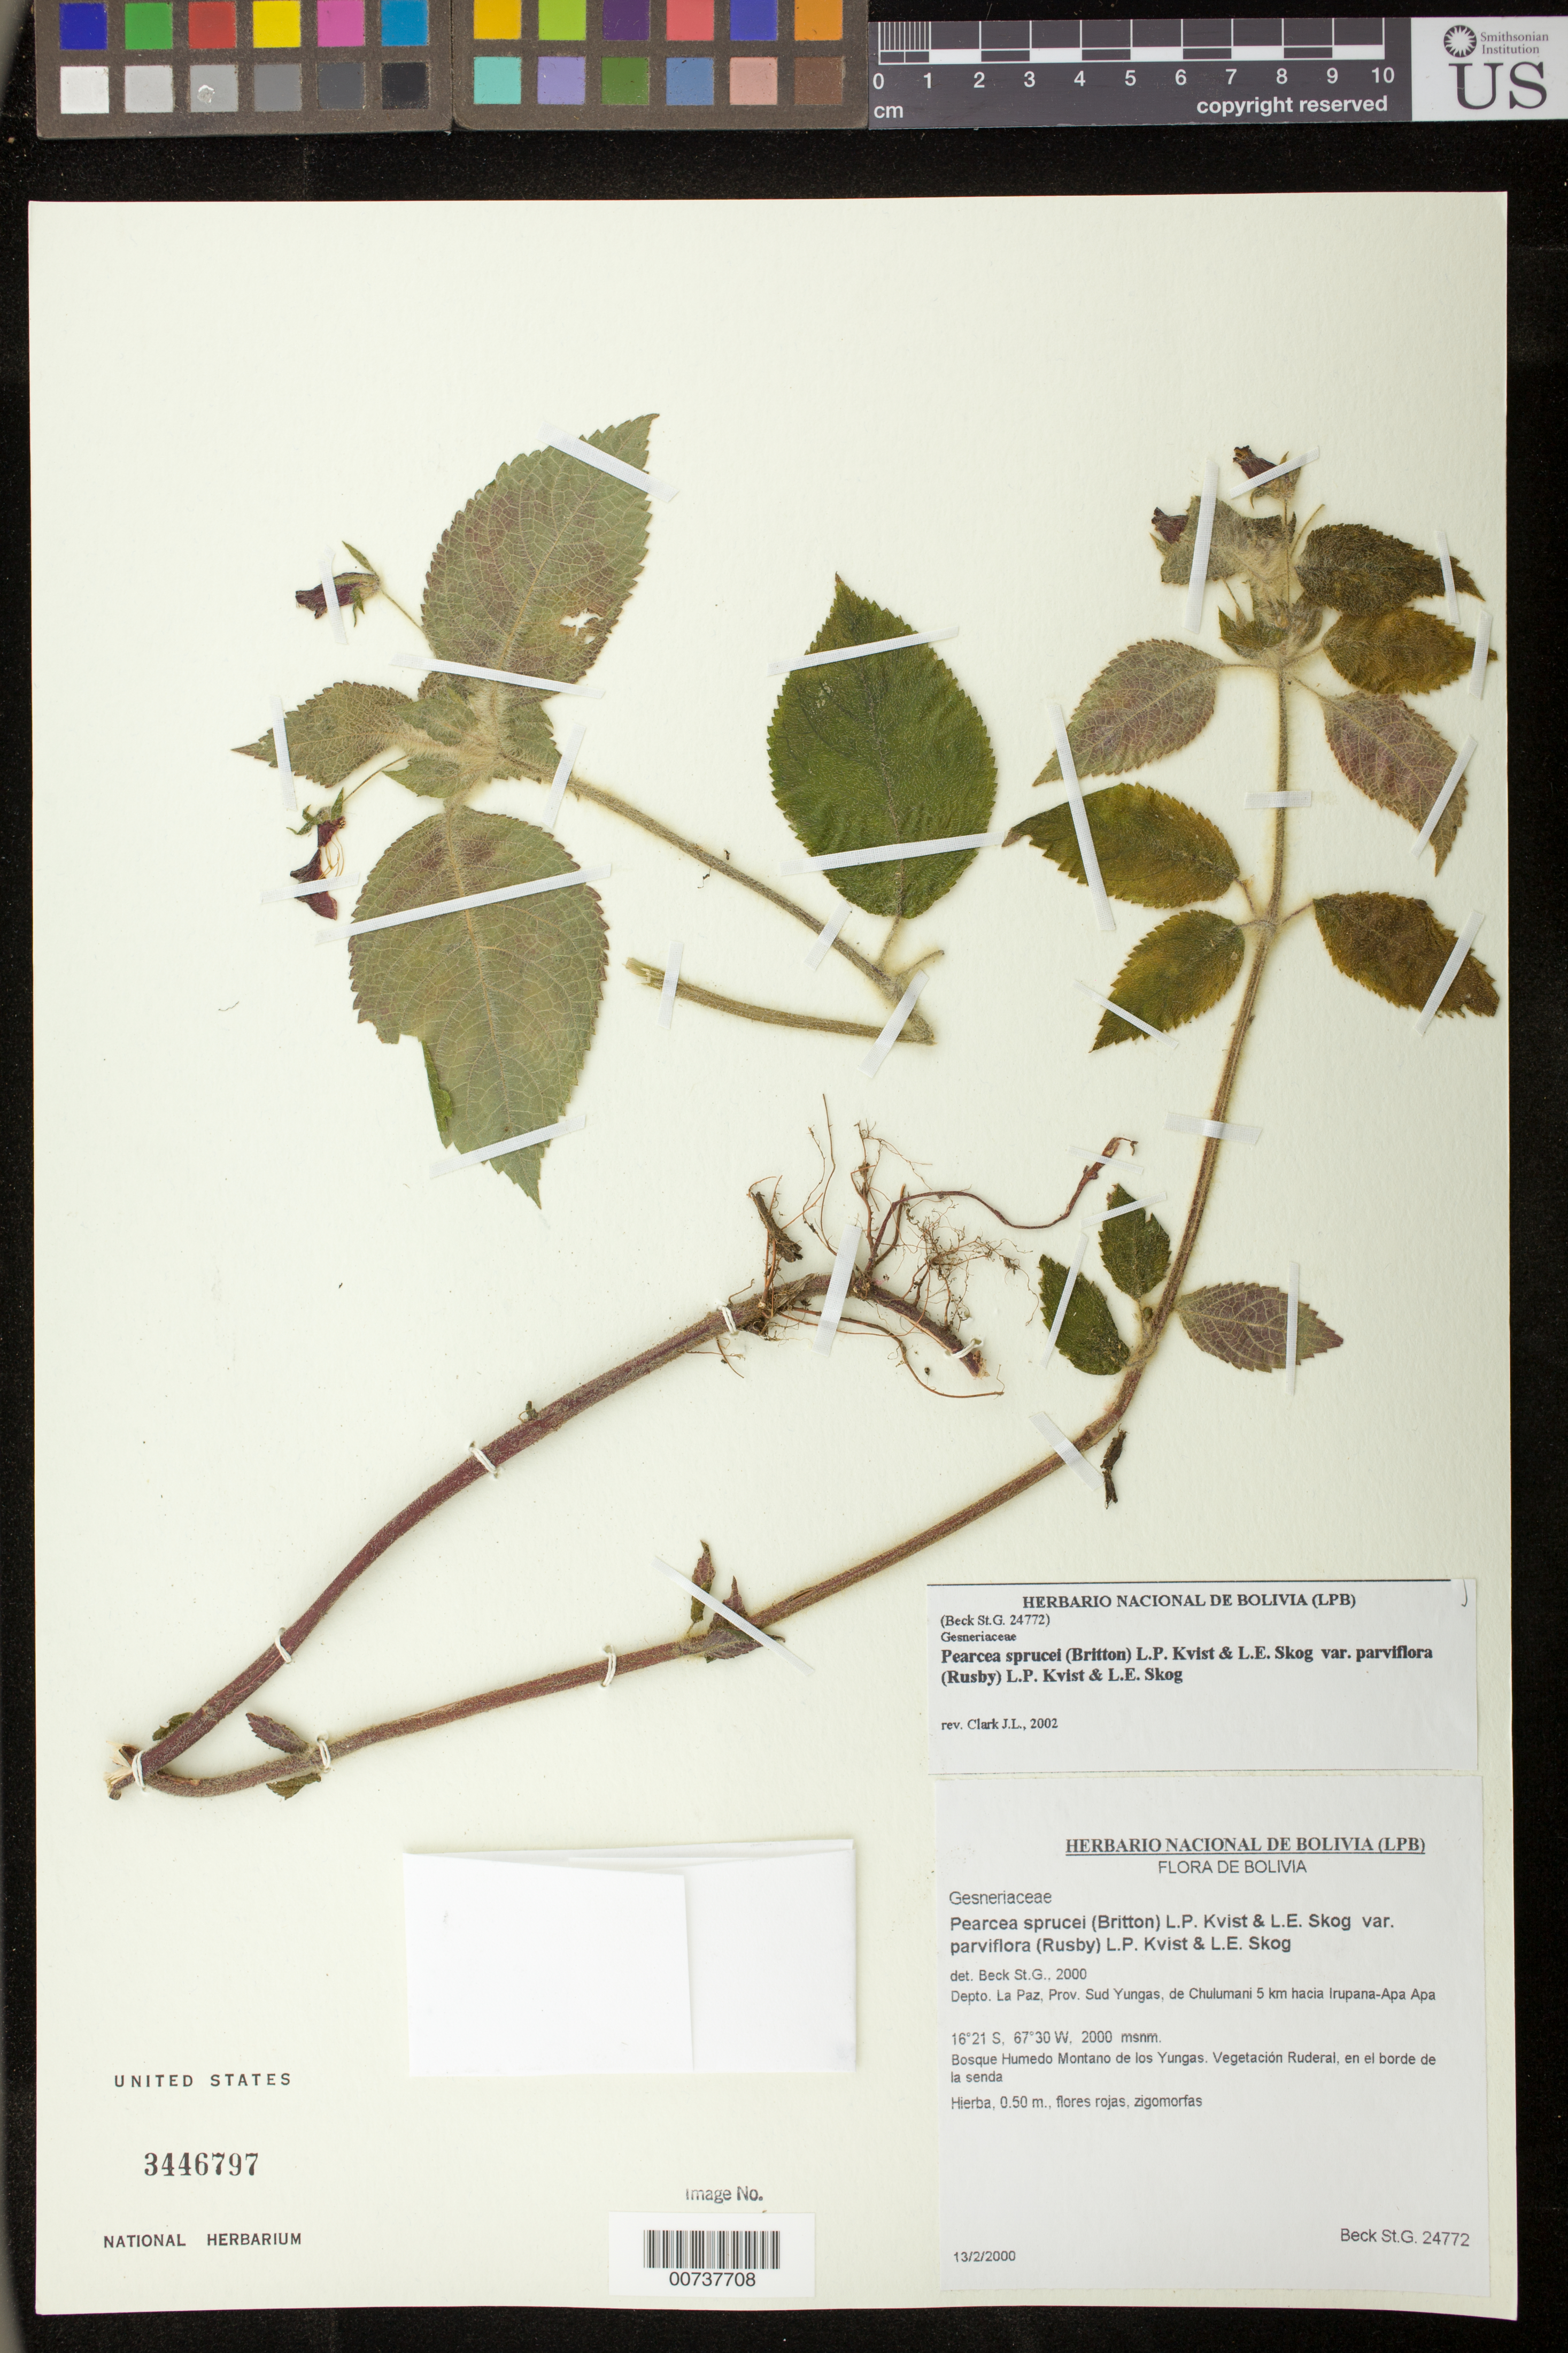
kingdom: Plantae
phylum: Tracheophyta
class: Magnoliopsida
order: Lamiales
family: Gesneriaceae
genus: Pearcea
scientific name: Pearcea sprucei var. parviflora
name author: (Rusby) L.P. Kvist & L.E. Skog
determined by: Clark, J. L., (SEL), The Marie Selby Botanical Garden (UNITED STATES)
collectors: S. G. Beck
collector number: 24772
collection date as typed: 13 Feb 2000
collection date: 2000-02-13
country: Bolivia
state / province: La Paz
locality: Prov. Sud Yungas, de Chulumani 5 km hacia Irupana-Apa Apa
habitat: Bosque húmedo montano de los Yungas; vegetación ruderal, en el borde de la senda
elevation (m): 2000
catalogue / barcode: US 3446797